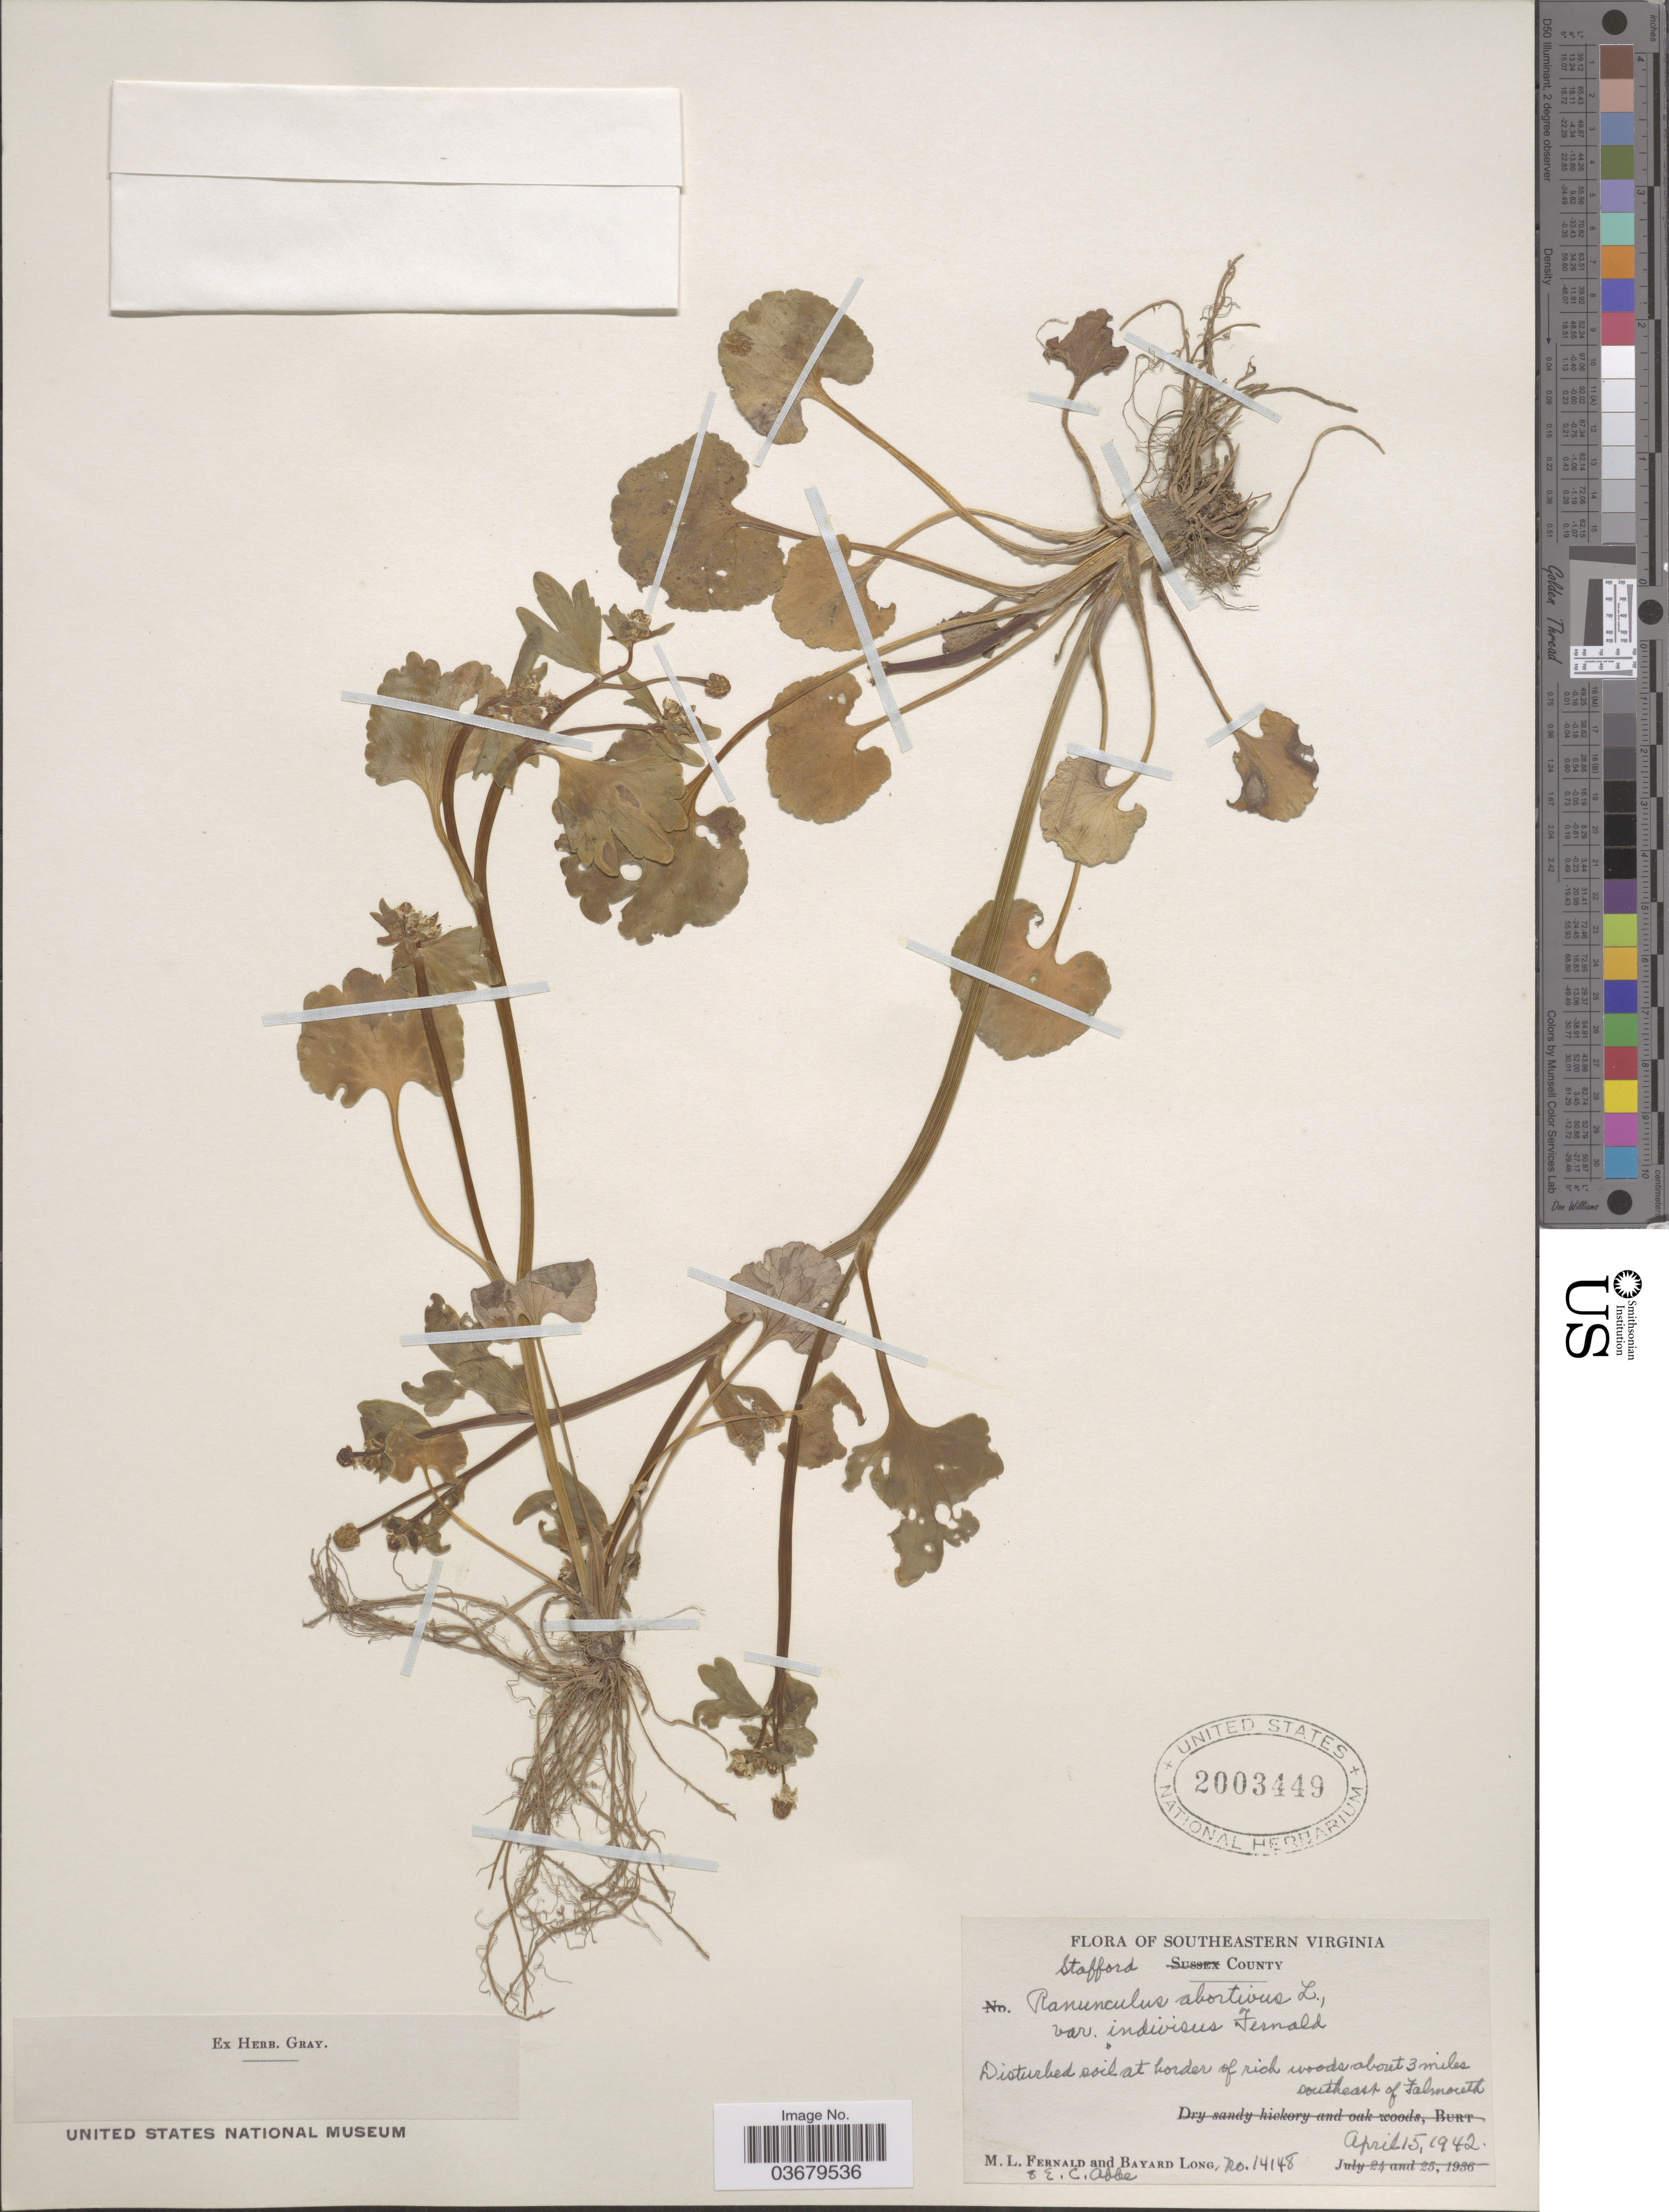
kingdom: Plantae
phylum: Tracheophyta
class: Magnoliopsida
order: Ranunculales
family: Ranunculaceae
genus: Ranunculus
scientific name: Ranunculus indivisus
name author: (Maxim.) Hand.-Mazz.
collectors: M. L. Fernald, B. Long & E. C. Abbe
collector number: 14148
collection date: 1942-04-15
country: United States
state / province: Virginia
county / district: Stafford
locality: Southeastern Virginia. Stafford County. About 3 miles southeast of Falmouth.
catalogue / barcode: US 2003449